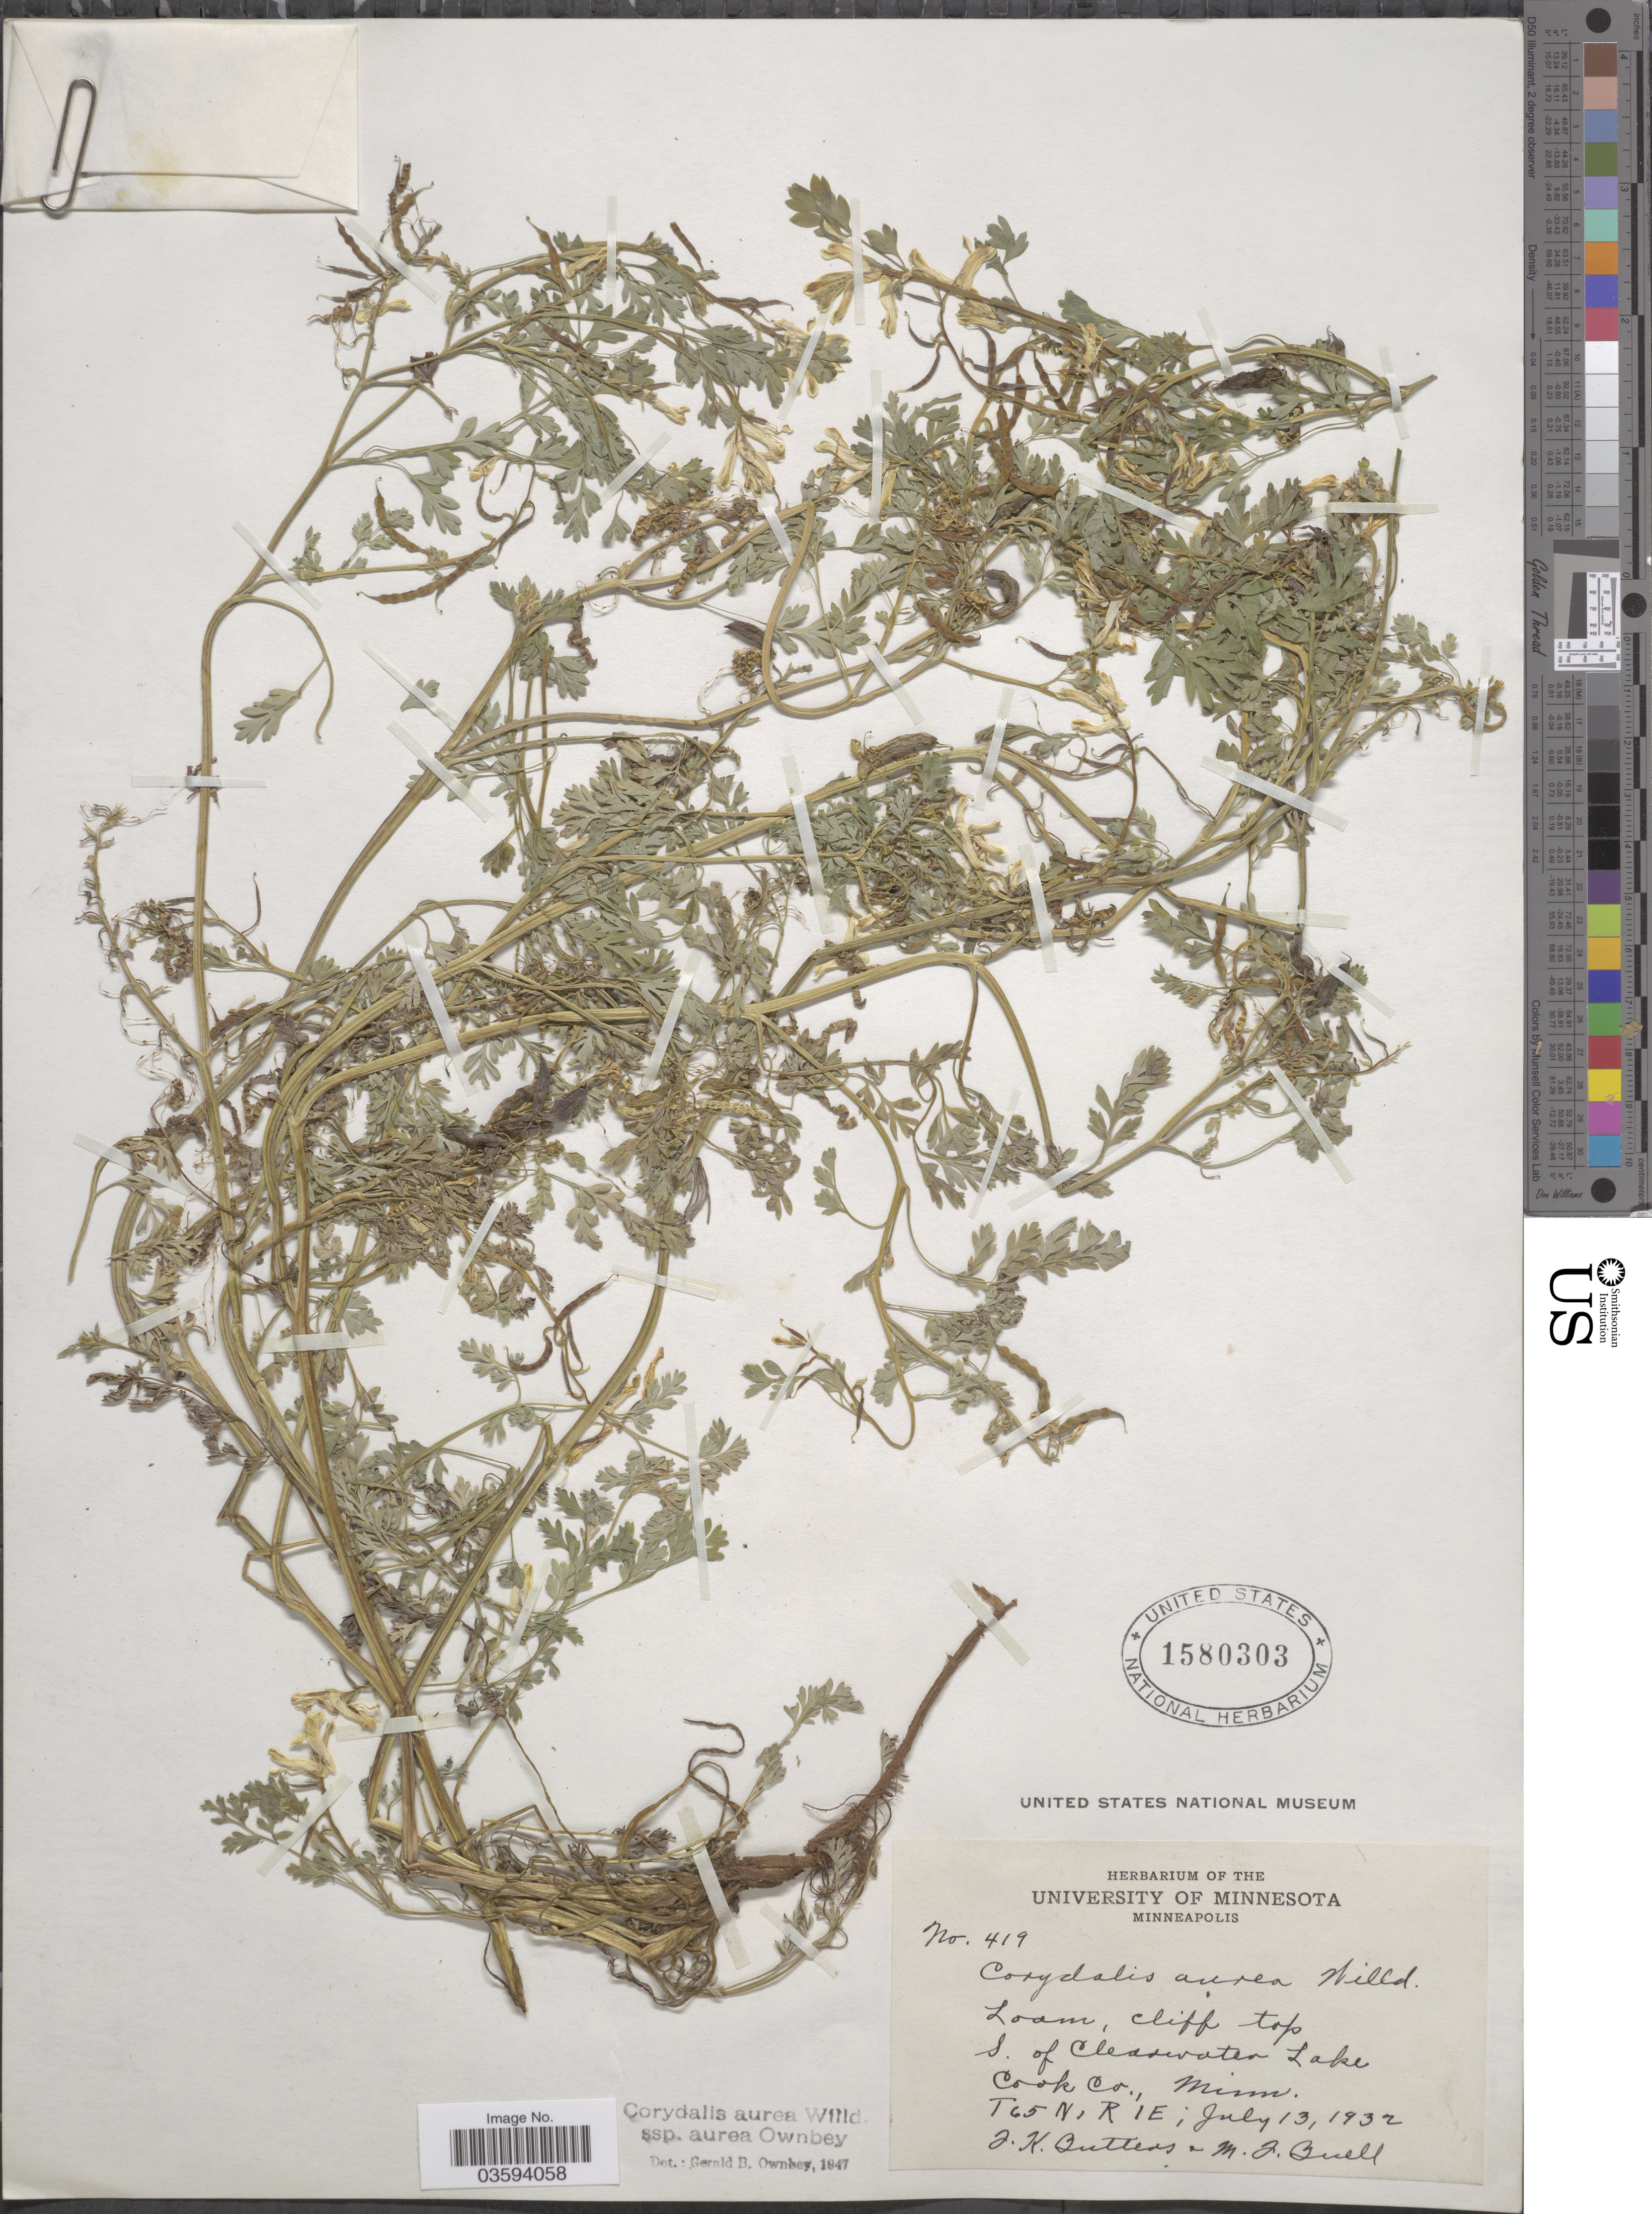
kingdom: Plantae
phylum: Tracheophyta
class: Magnoliopsida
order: Ranunculales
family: Papaveraceae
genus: Corydalis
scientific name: Corydalis aurea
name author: Willd.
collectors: J. Butters & M. Buell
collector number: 419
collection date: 1932-07-13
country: United States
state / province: Minnesota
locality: Loam, cliff top S. of Clearwater Lake. Cook Co. T 65 N, R 1 E.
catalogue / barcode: US 1580303